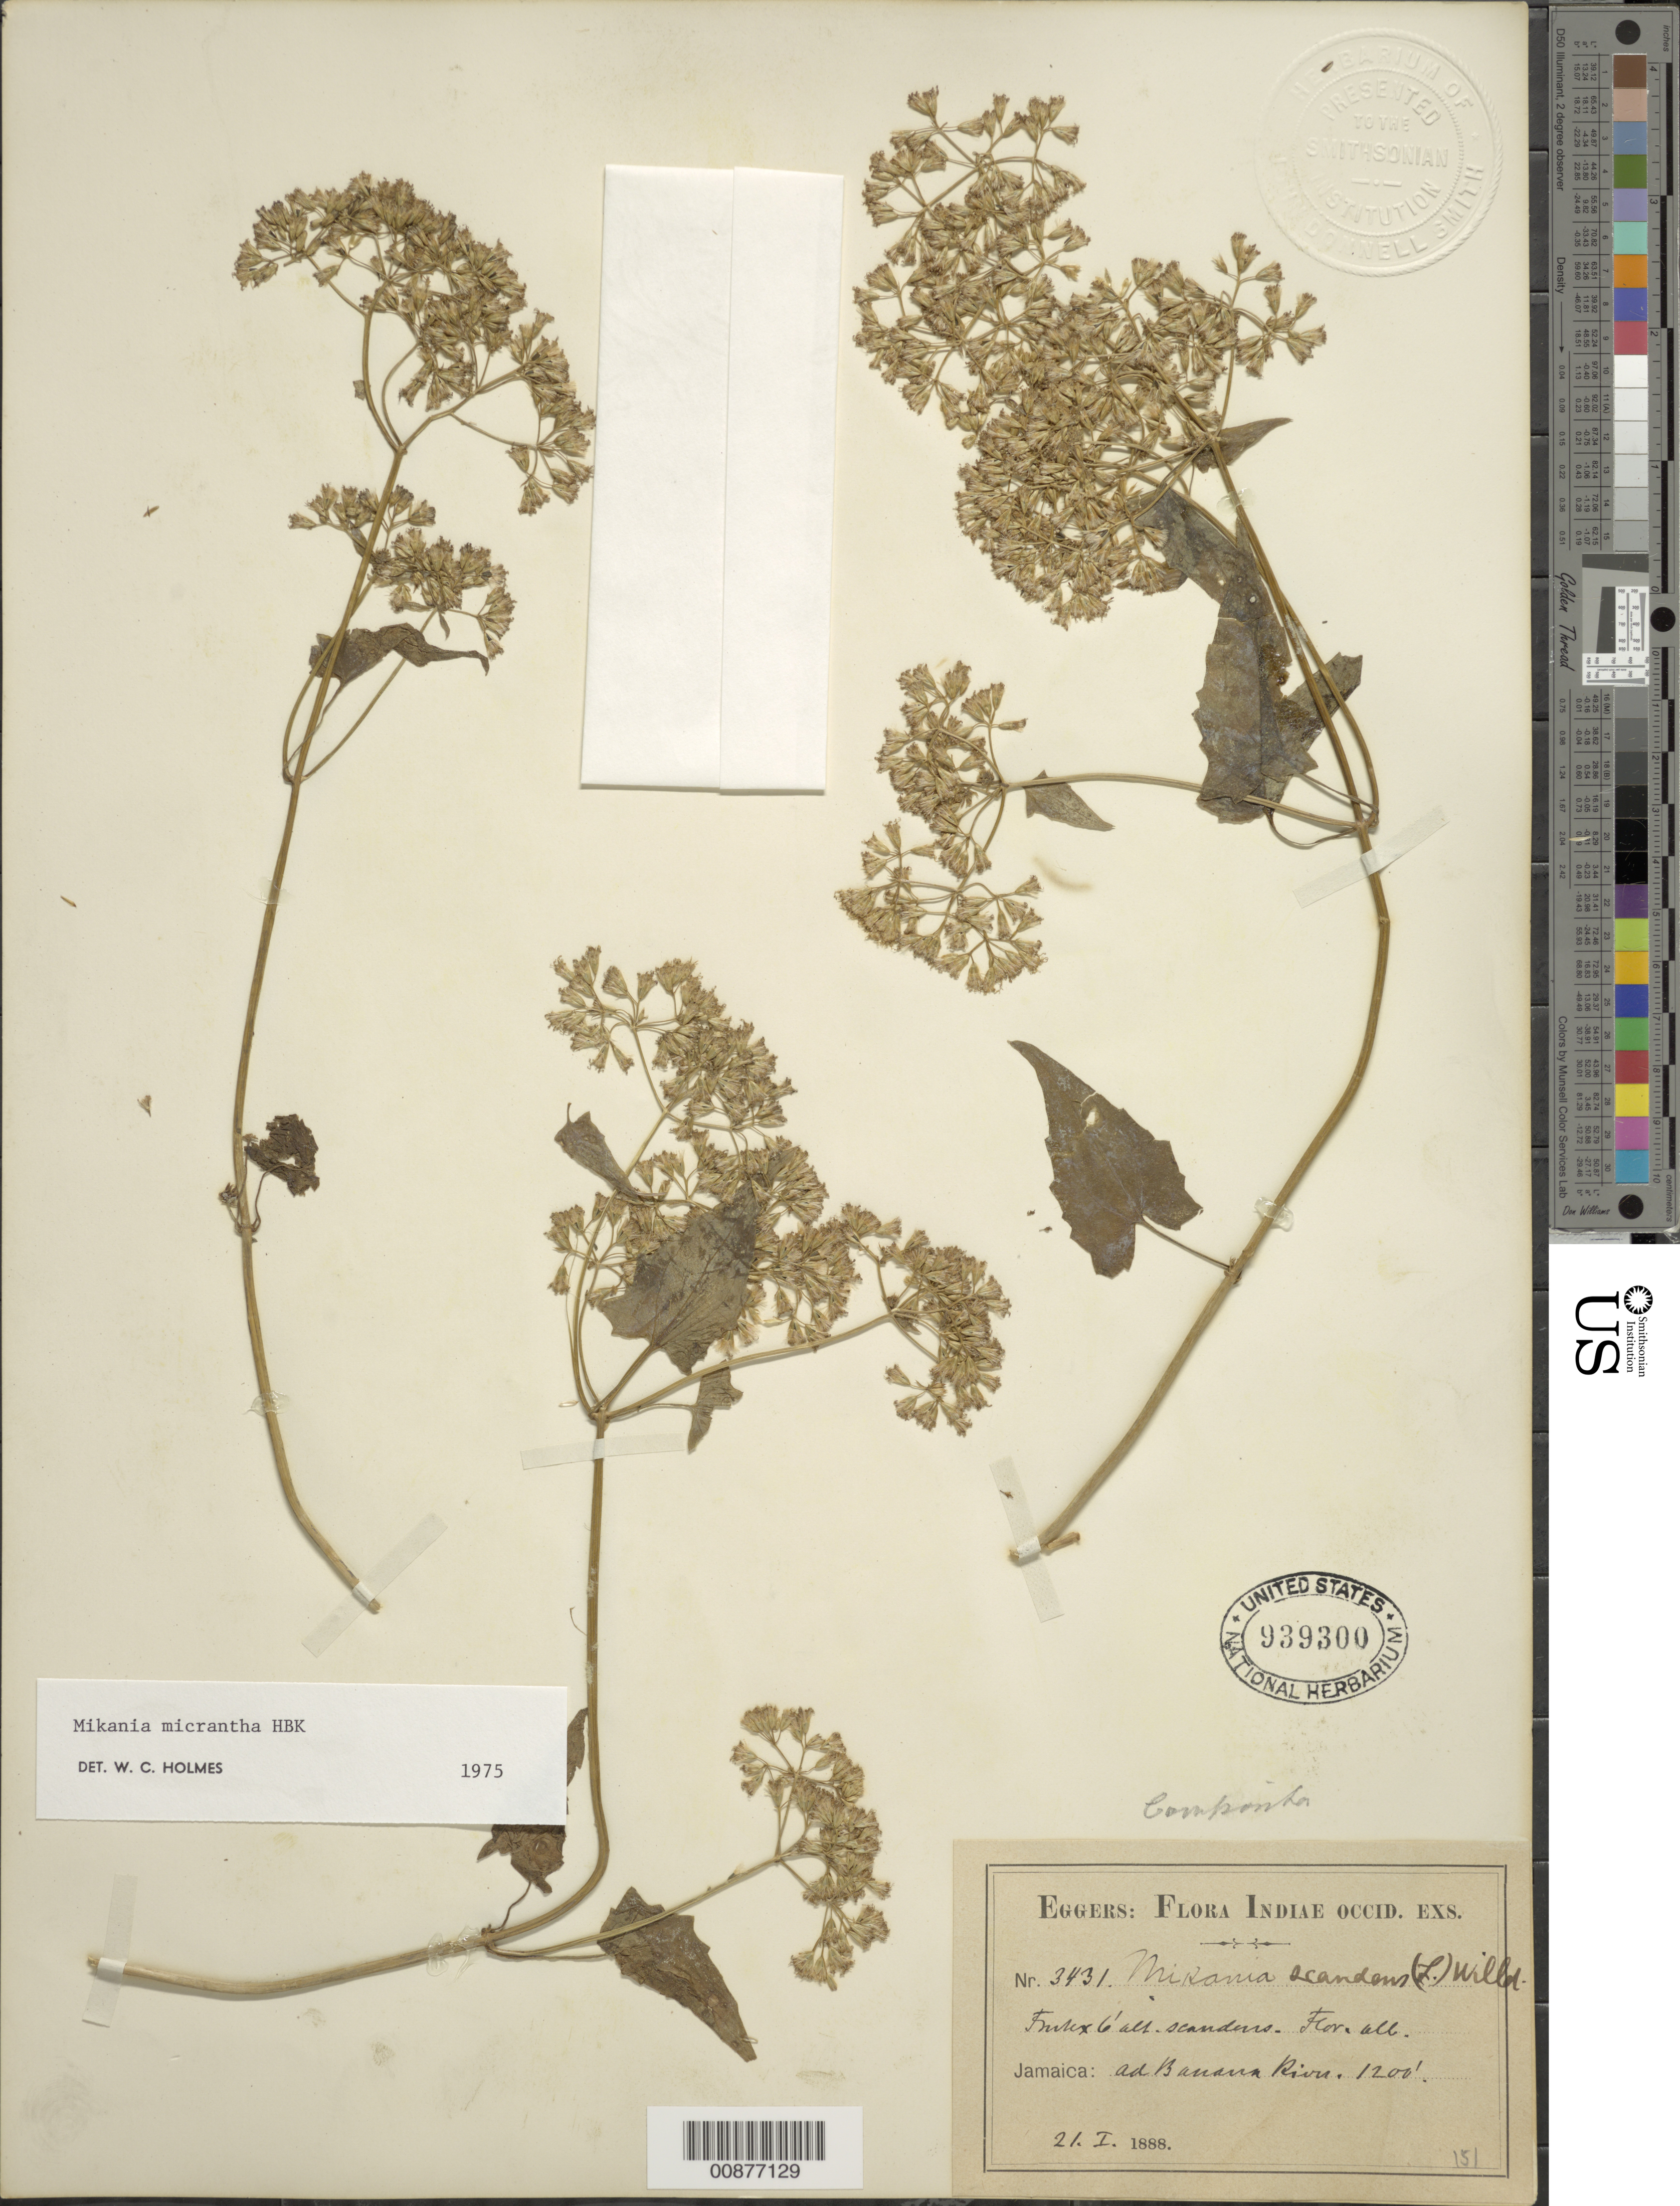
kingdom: Plantae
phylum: Tracheophyta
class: Magnoliopsida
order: Asterales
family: Asteraceae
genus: Mikania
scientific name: Mikania micrantha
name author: Kunth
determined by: Holmes, Walter C., (BAYLU), Baylor University (UNITED STATES)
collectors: H. F. A. von Eggers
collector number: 3431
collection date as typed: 21 Jan 1888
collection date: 1888-01-21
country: Jamaica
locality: Ad Banana River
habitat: Near river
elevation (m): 366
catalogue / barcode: US 939300